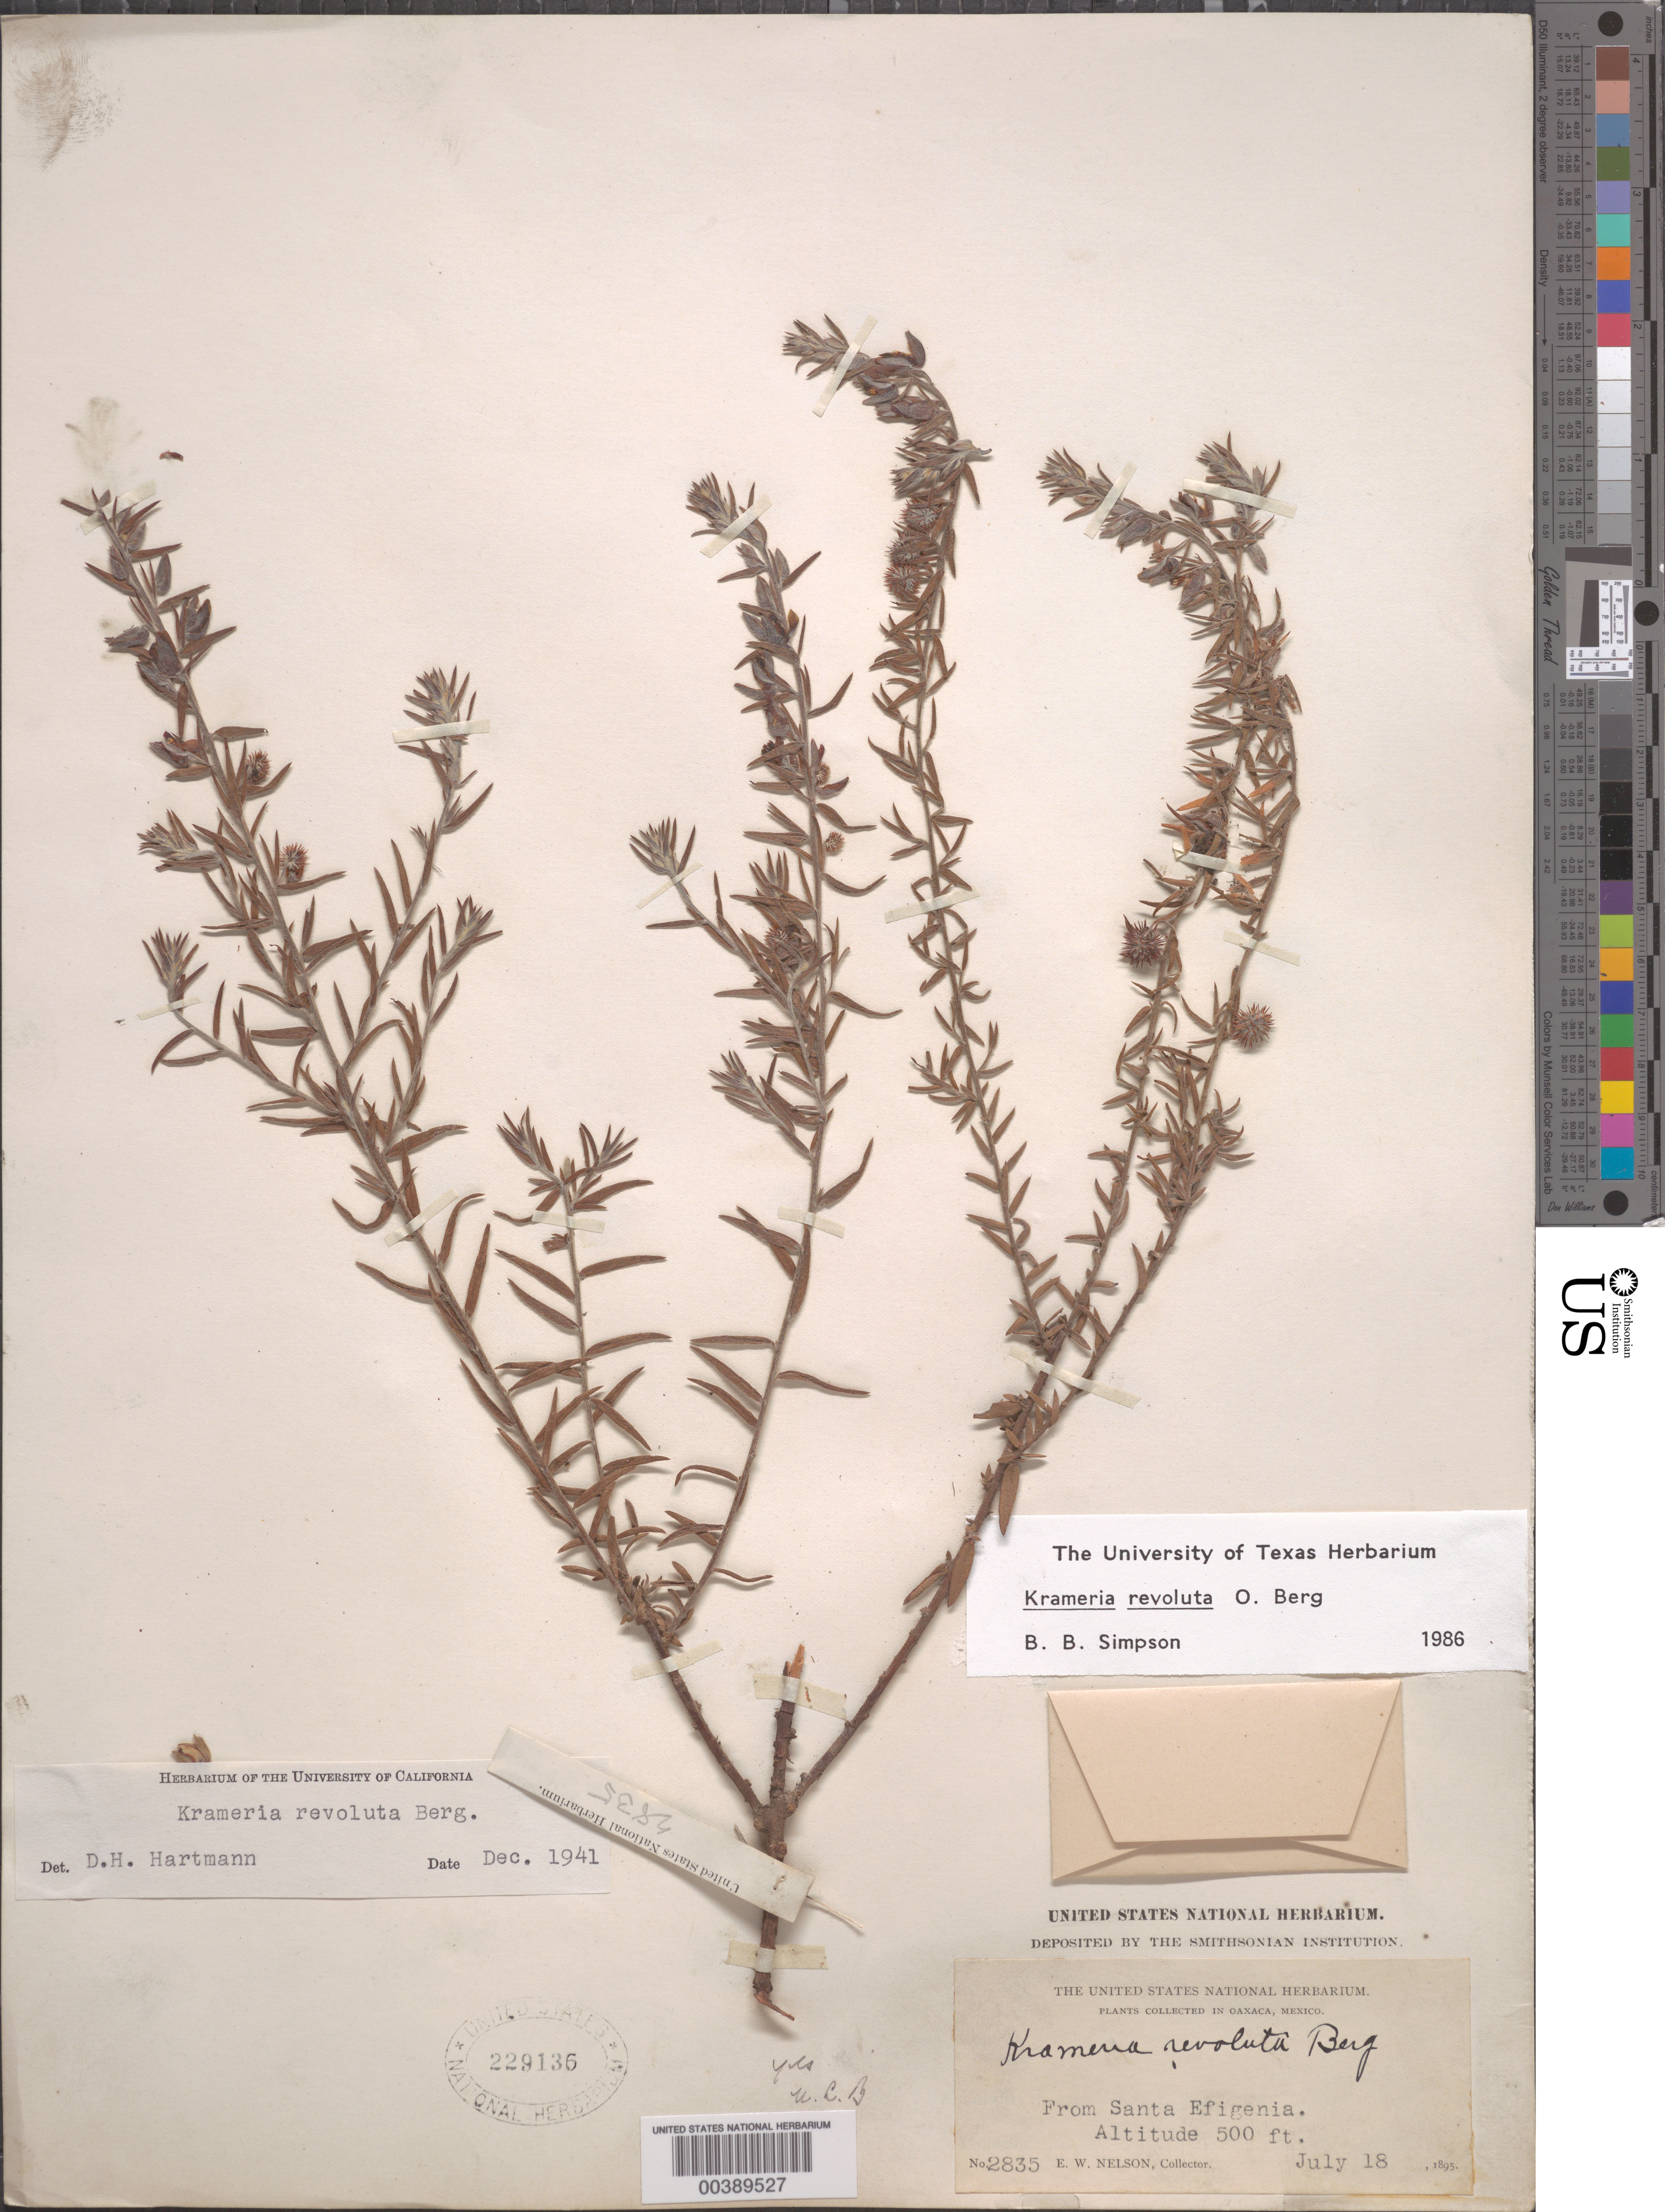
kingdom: Plantae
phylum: Tracheophyta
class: Magnoliopsida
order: Zygophyllales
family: Krameriaceae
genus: Krameria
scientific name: Krameria revoluta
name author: O. Berg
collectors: E. W. Nelson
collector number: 2835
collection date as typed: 18 Jul 1895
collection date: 1895-07-18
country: Mexico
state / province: Oaxaca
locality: Santa efigenia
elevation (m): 152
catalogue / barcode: US 229135